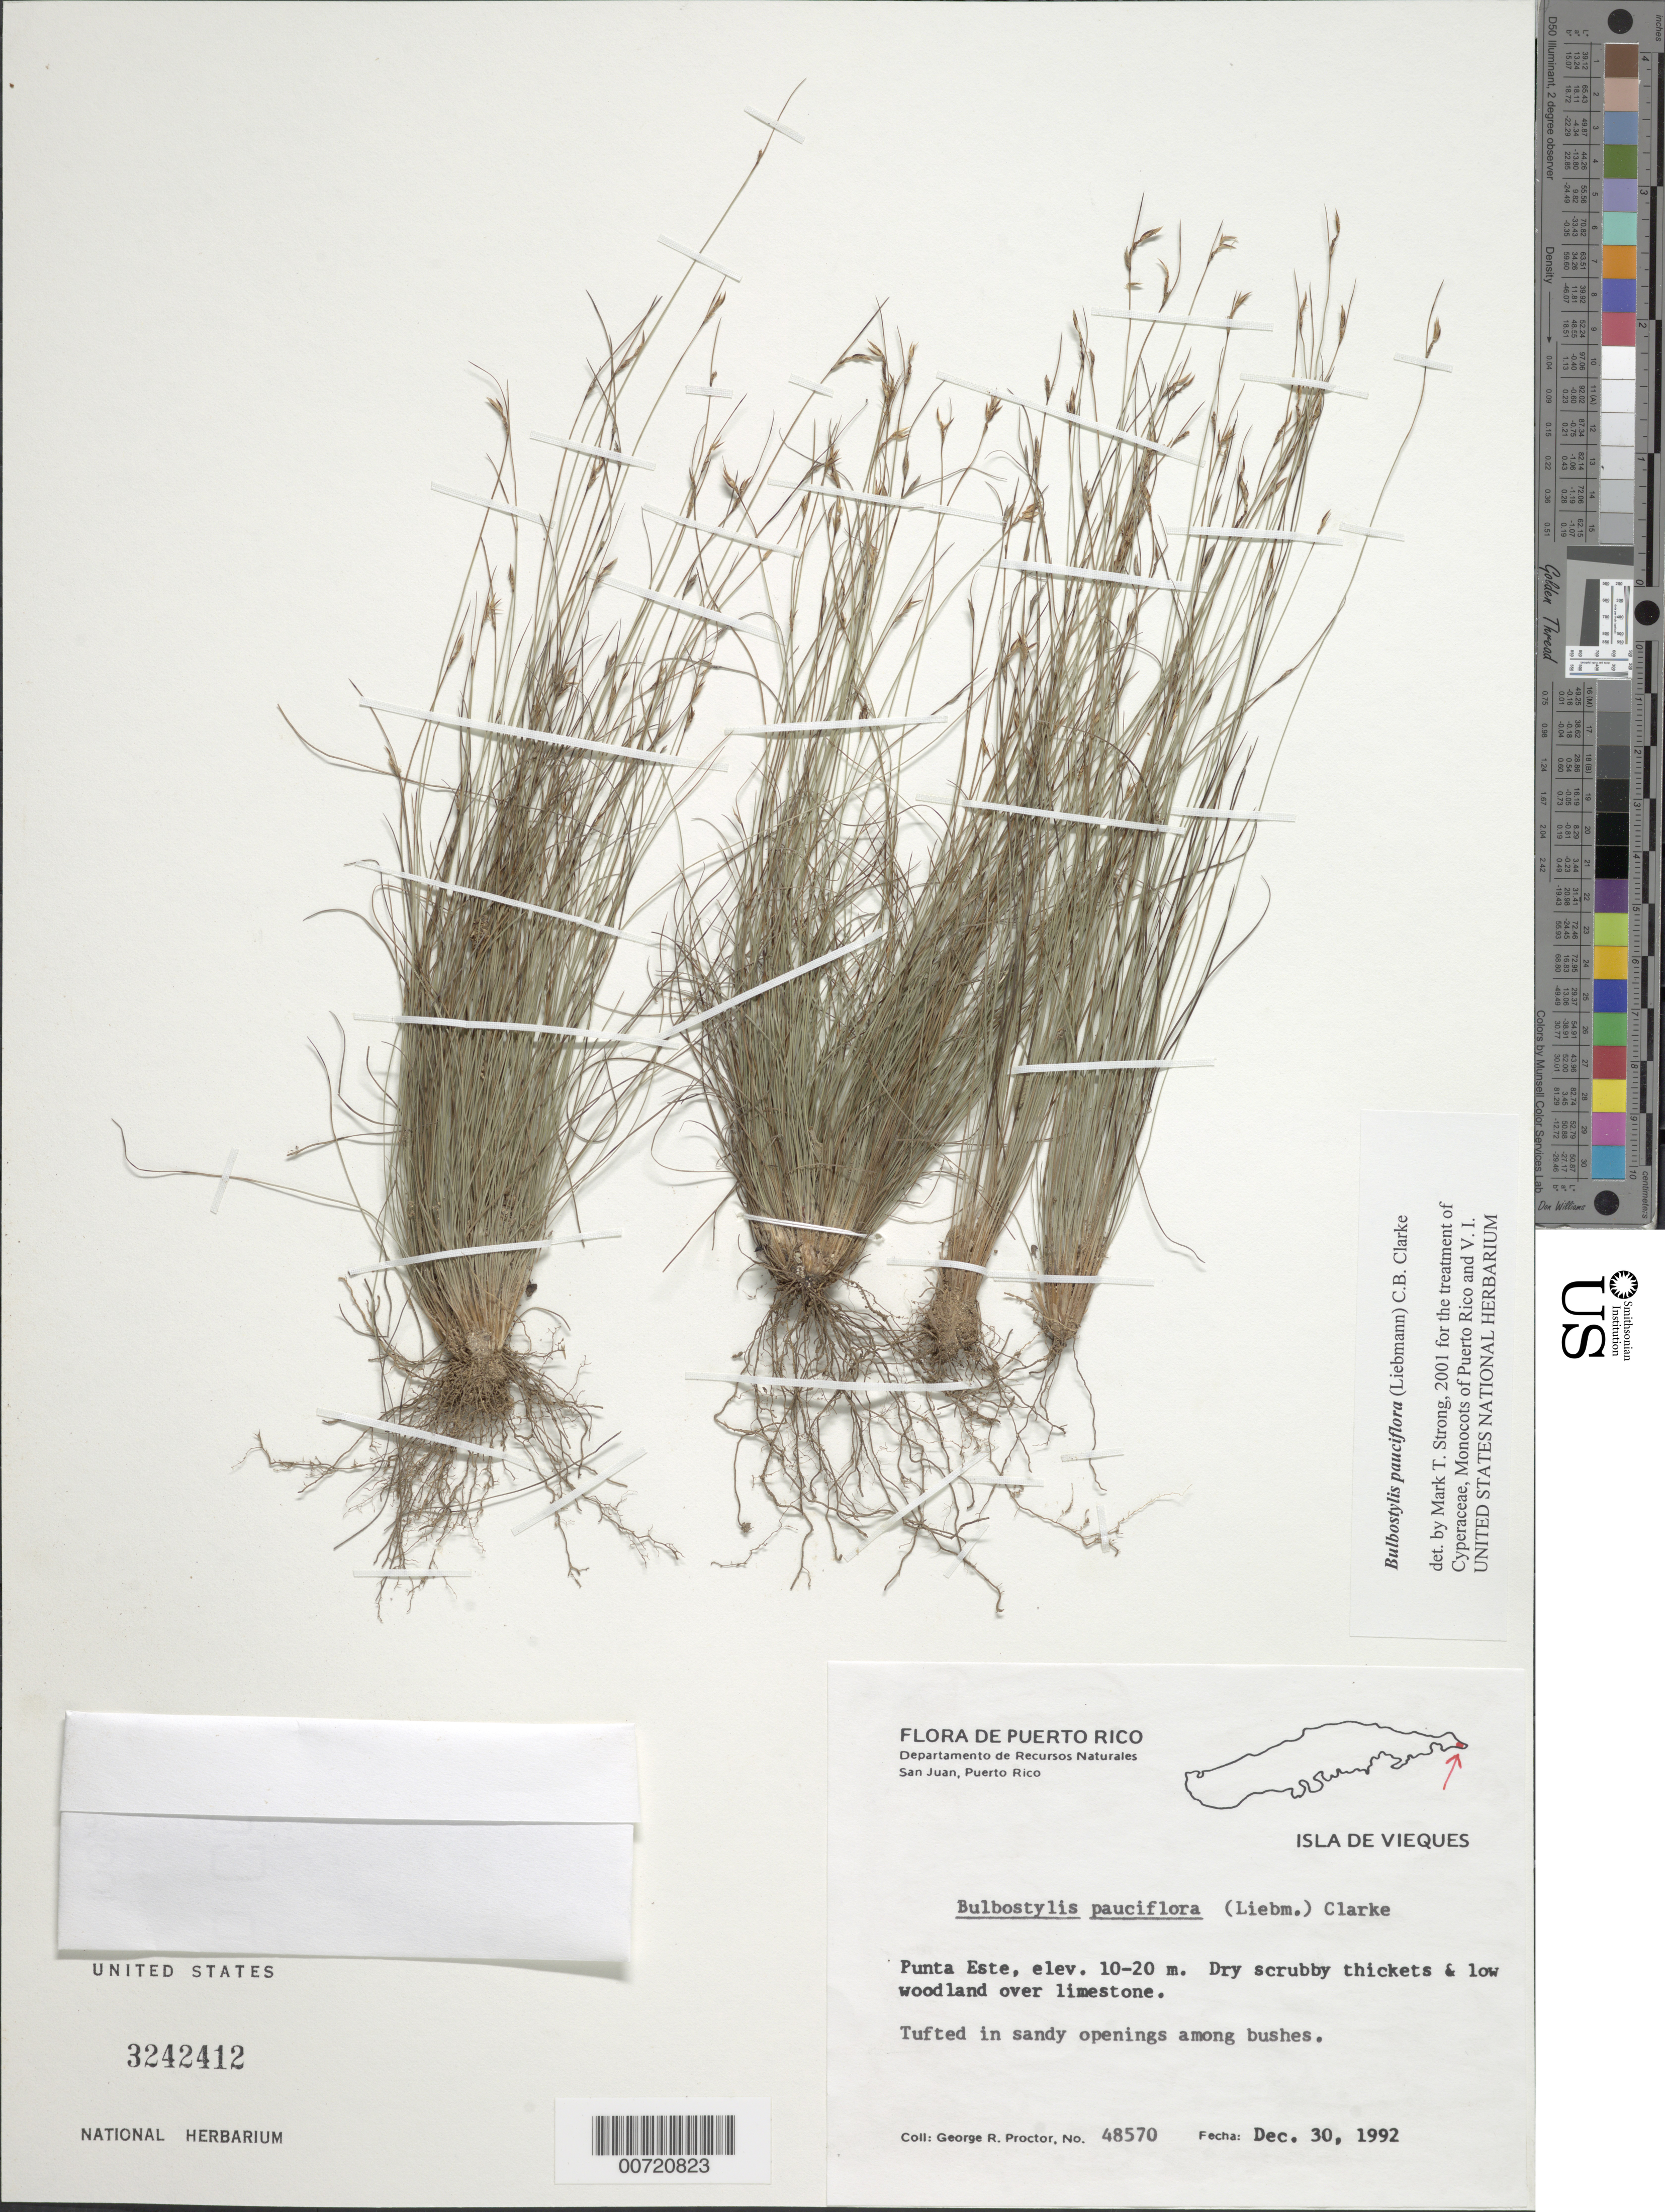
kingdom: Plantae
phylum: Tracheophyta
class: Liliopsida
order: Poales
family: Cyperaceae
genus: Bulbostylis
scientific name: Bulbostylis pauciflora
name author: (Liebm.) C.B. Clarke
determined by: Strong, M. T., (US), Smithsonian Institution - National Museum of Natural History (UNITED STATES)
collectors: G. R. Proctor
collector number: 48570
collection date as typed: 30 Dec 1992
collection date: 1992-12-30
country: Puerto Rico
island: Vieques I.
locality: Vieques Island: Punta Este.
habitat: Dry scrubby thickets and low woodland over limestone.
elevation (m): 10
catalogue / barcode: US 3242412